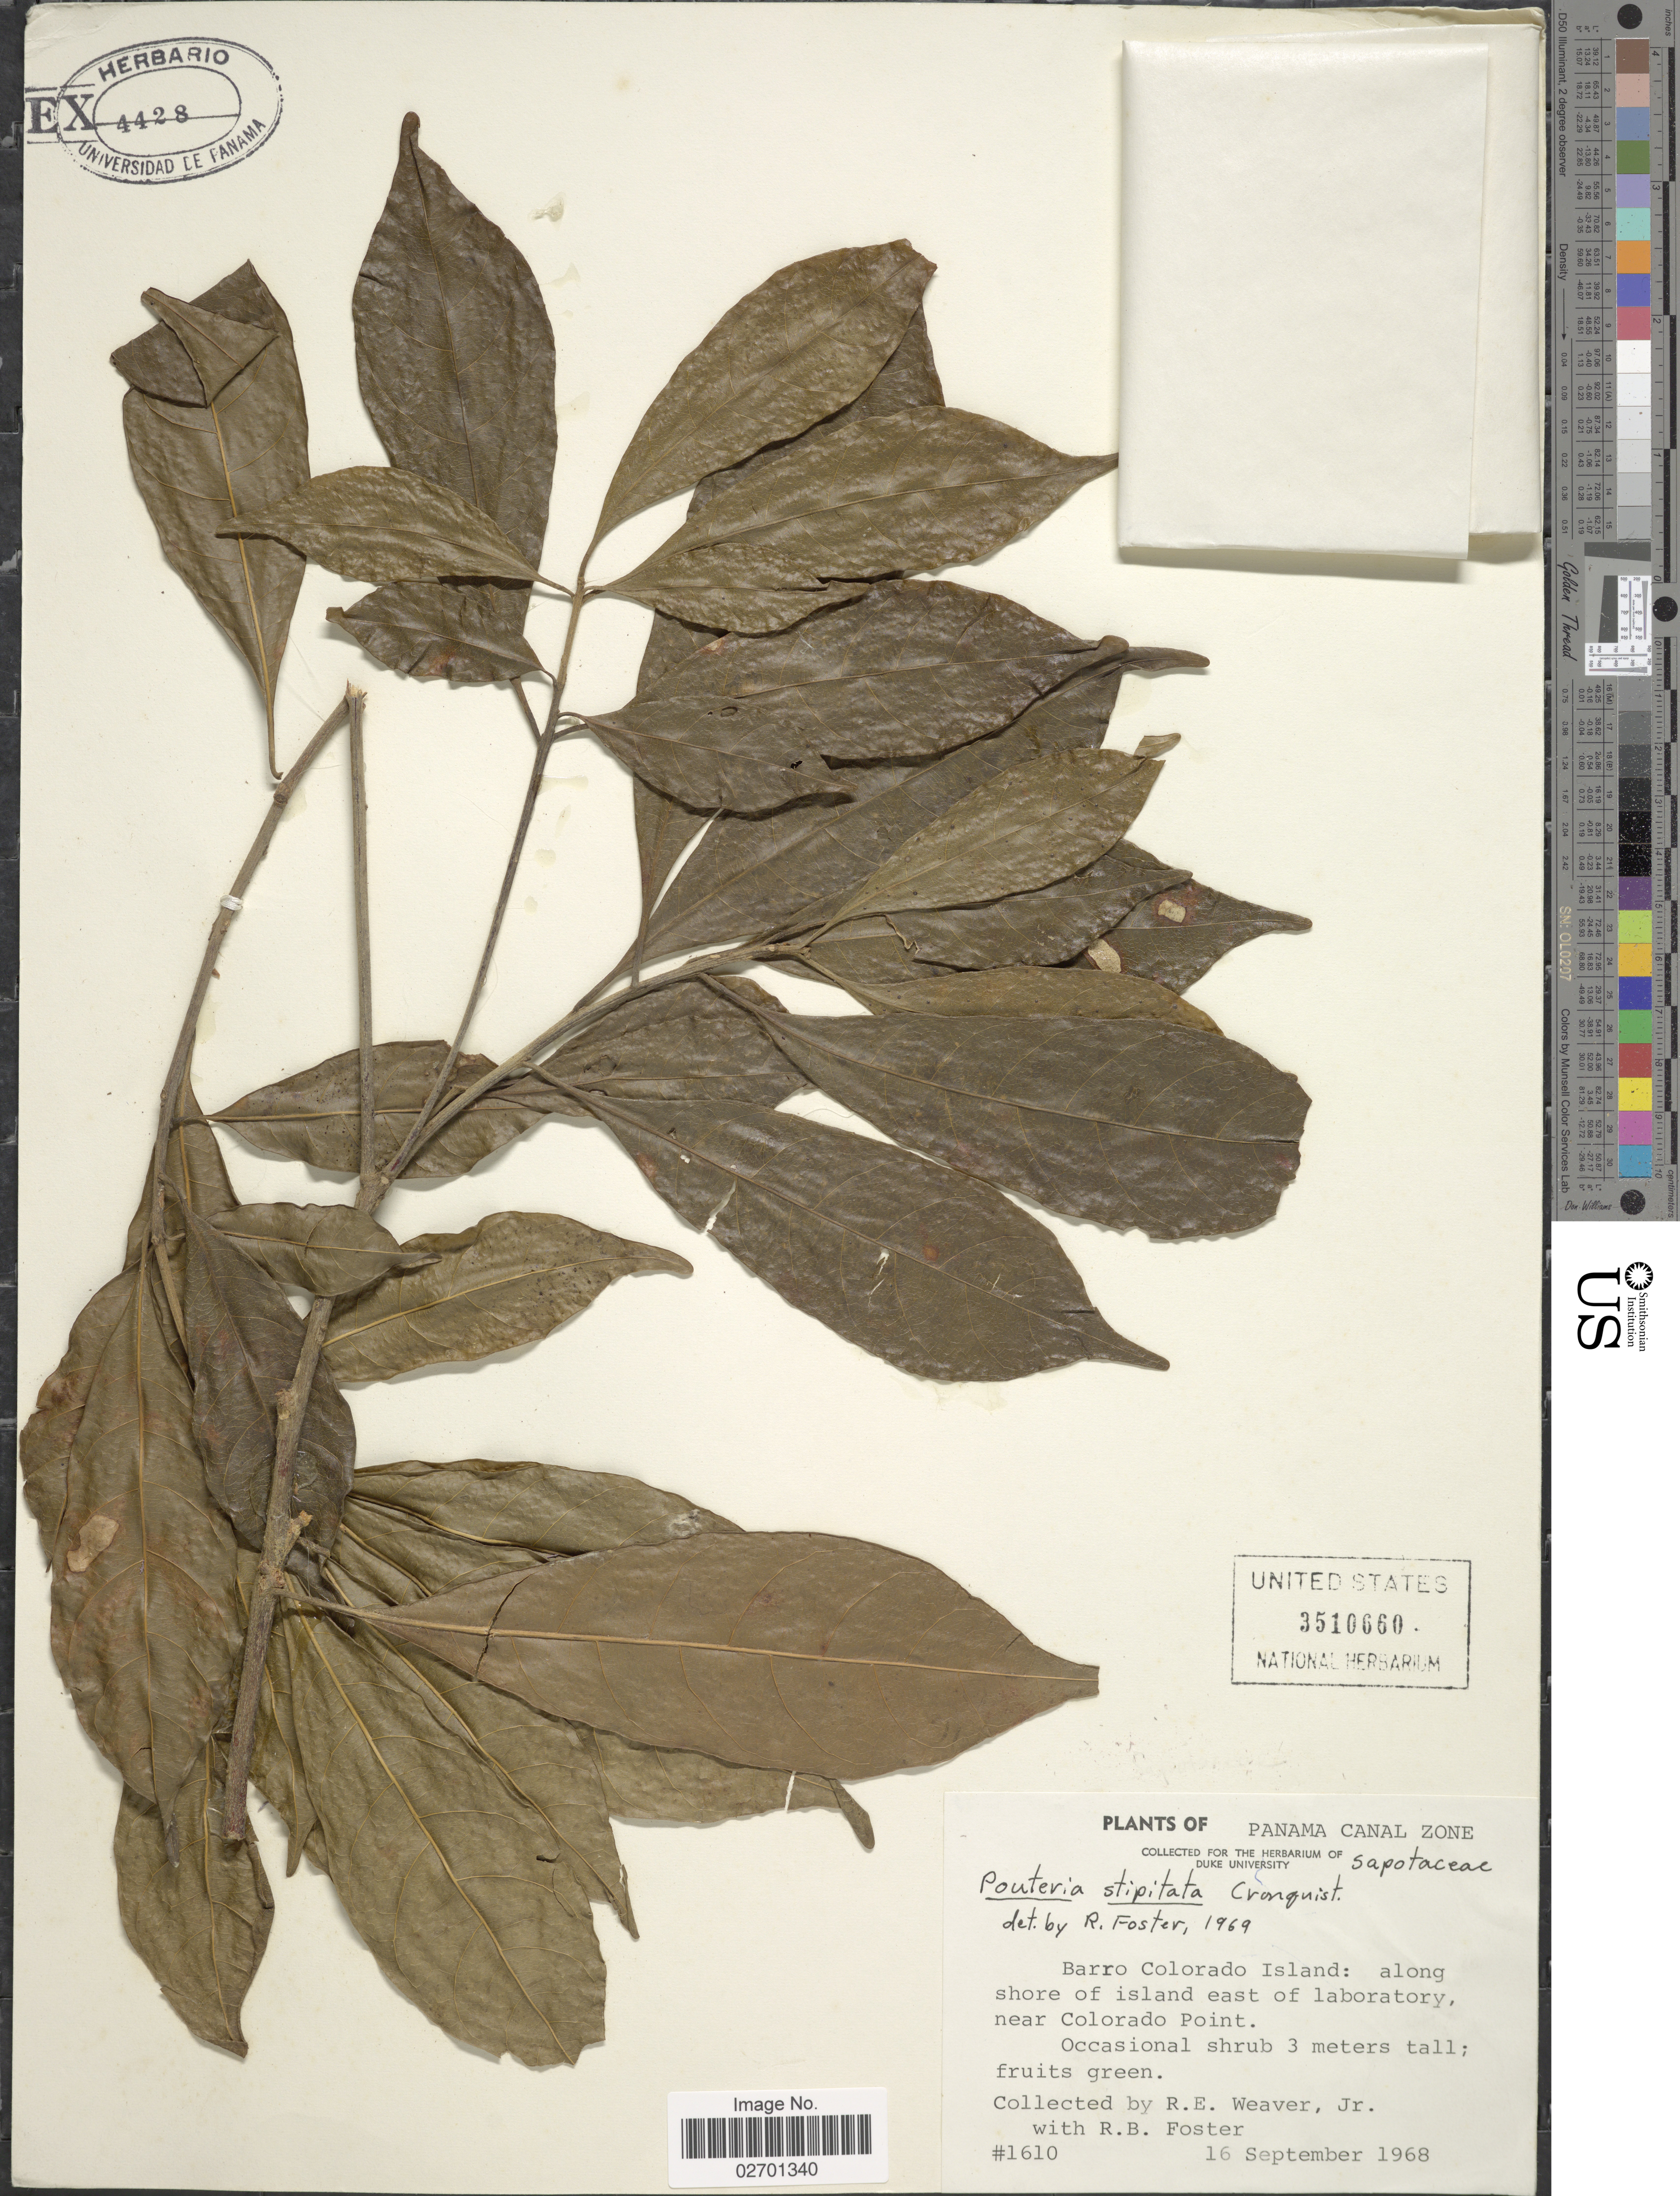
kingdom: Plantae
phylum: Tracheophyta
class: Magnoliopsida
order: Ericales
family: Sapotaceae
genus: Pouteria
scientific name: Pouteria stipitata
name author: T.D. Penn.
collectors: R. Weaver Jr. & R. B. Foster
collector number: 1610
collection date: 1968-09-16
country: Panama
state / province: Panamá Oeste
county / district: Canal Zone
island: Barro Colorado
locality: Panama Canal Zone, Barro Colorado Island: along shore of island east of laboratory near Colorado Point.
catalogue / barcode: US 3510660